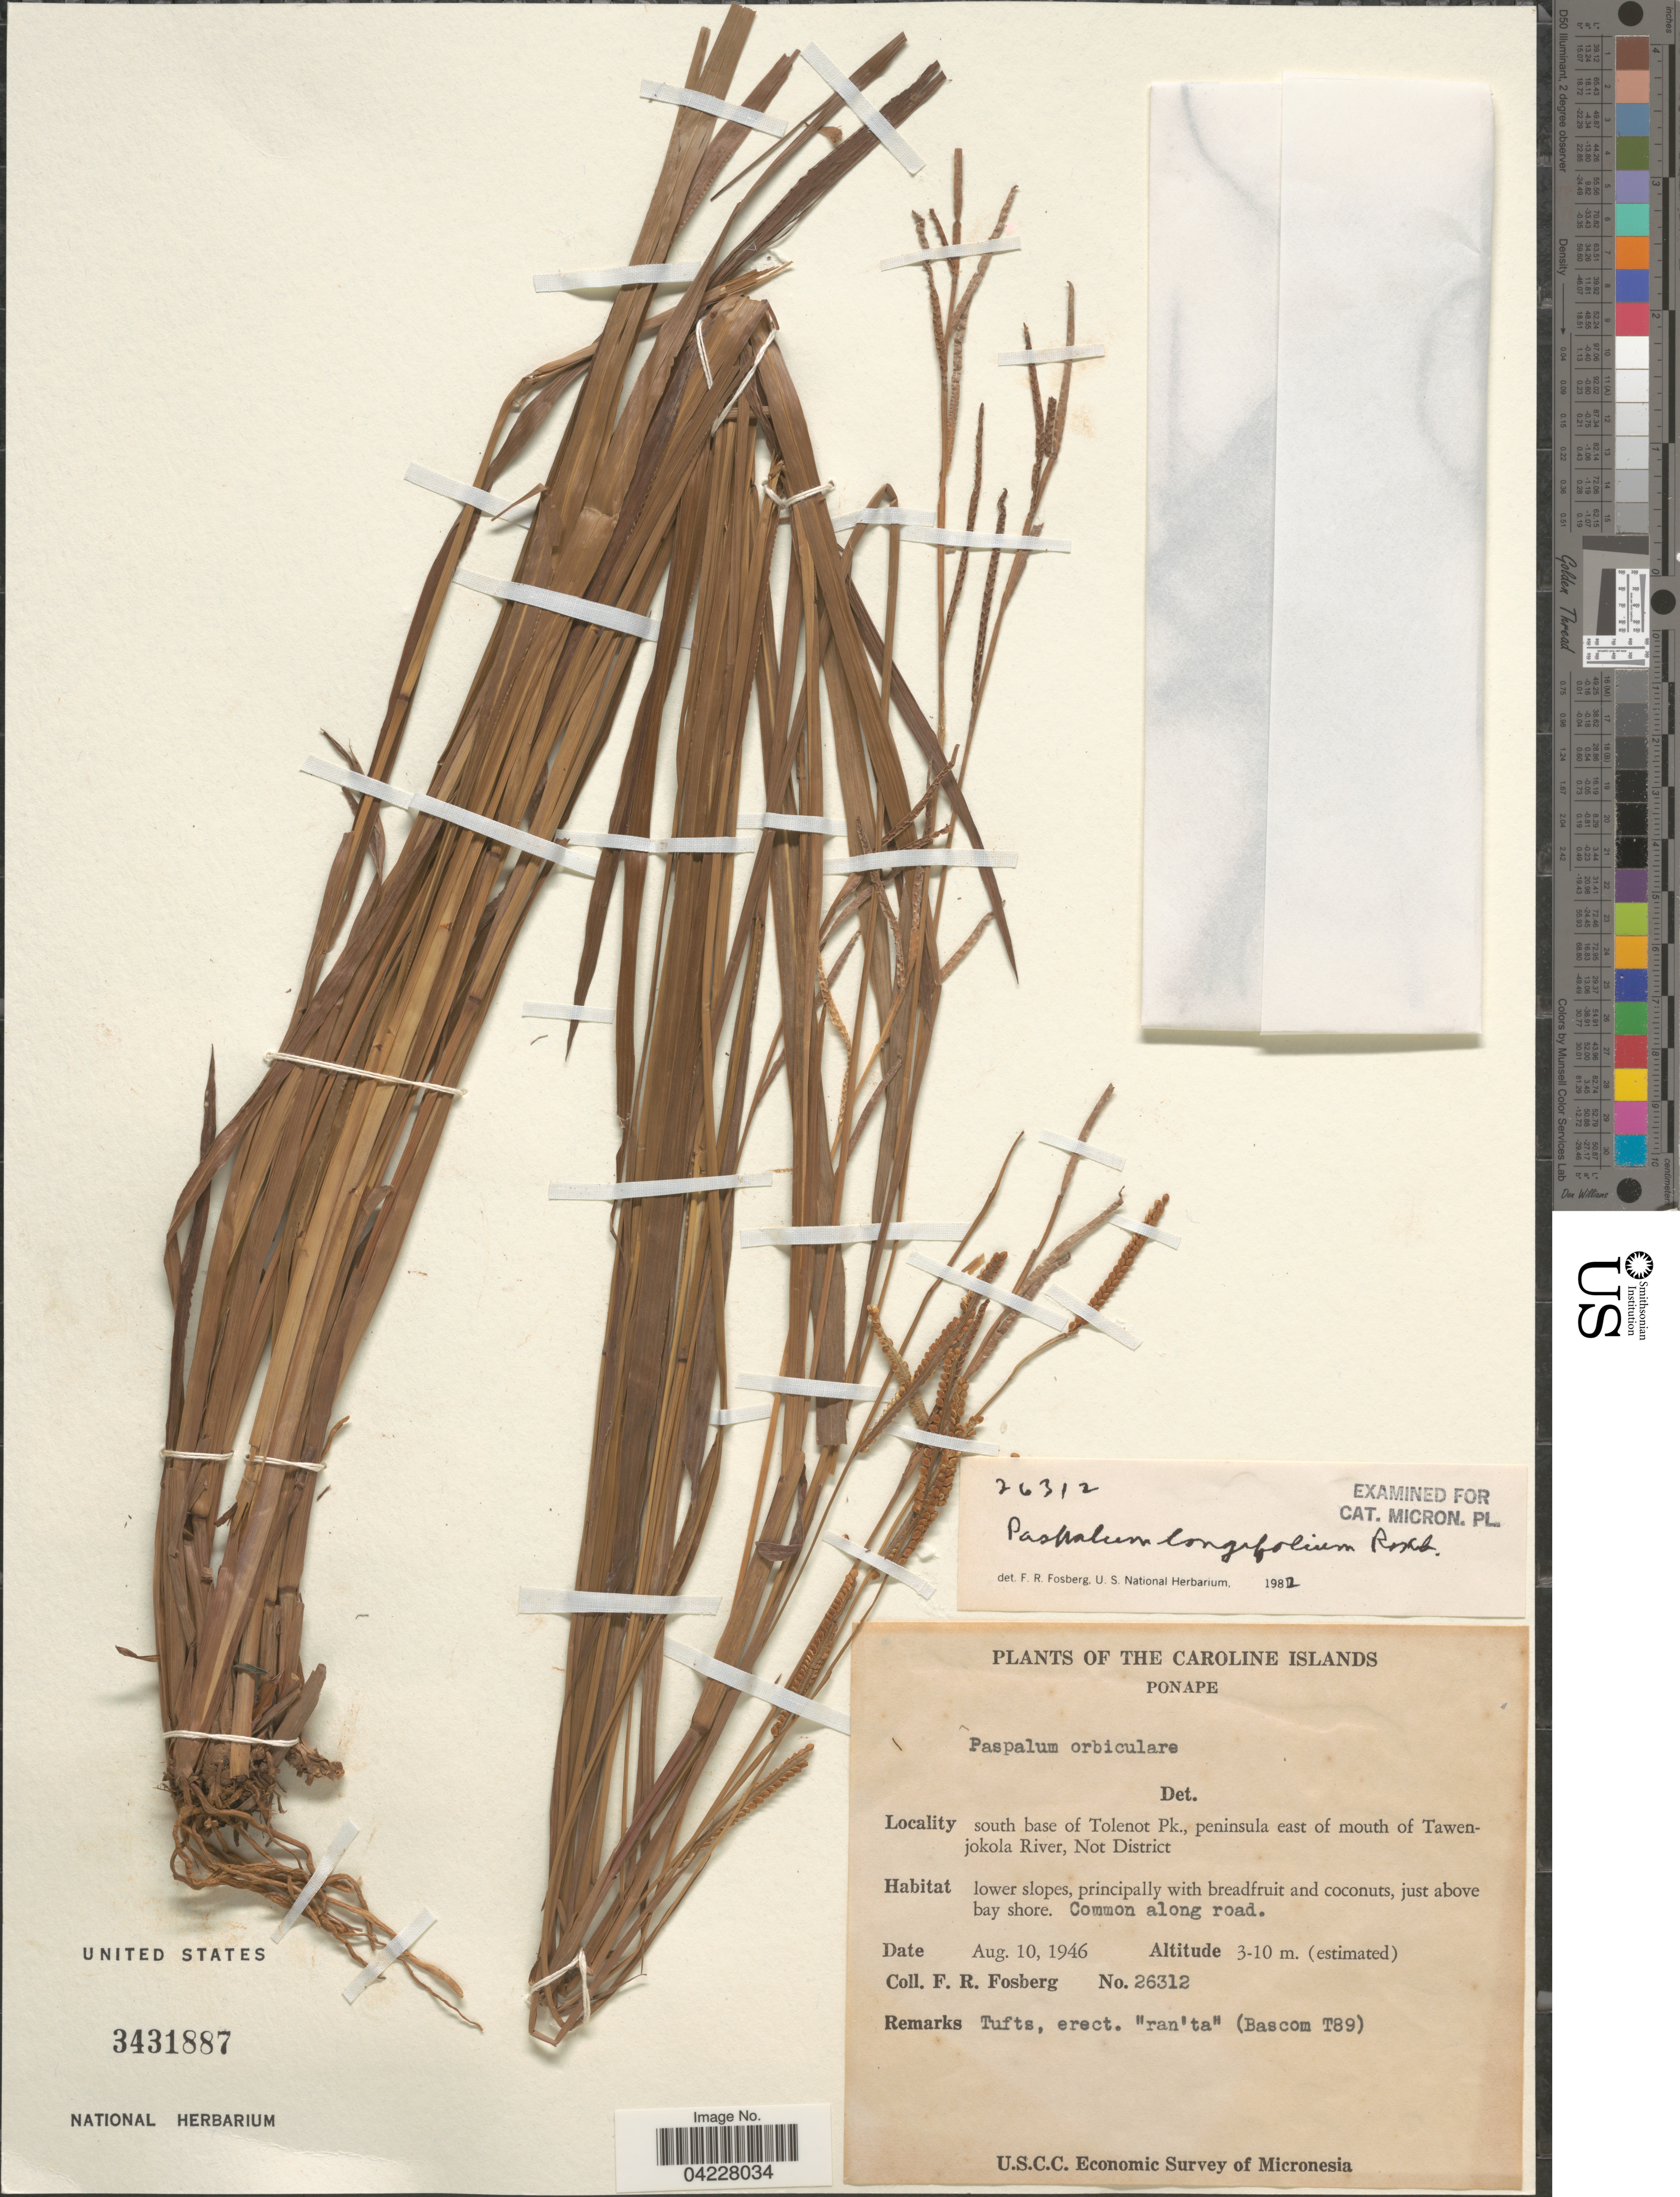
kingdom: Plantae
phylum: Tracheophyta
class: Liliopsida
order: Poales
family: Poaceae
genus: Paspalum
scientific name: Paspalum longifolium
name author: Roxb.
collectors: F. R. Fosberg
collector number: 26312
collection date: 1946-08-10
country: Micronesia, Federated States of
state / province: Pohnpei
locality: The Caroline Islands. Ponape. South base of Tolenot Pk., peninsula east of mouth of Tawenjokola River, Not District. U.S.C.C. Economic Survey of Micronesia.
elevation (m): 3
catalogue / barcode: US 3431887